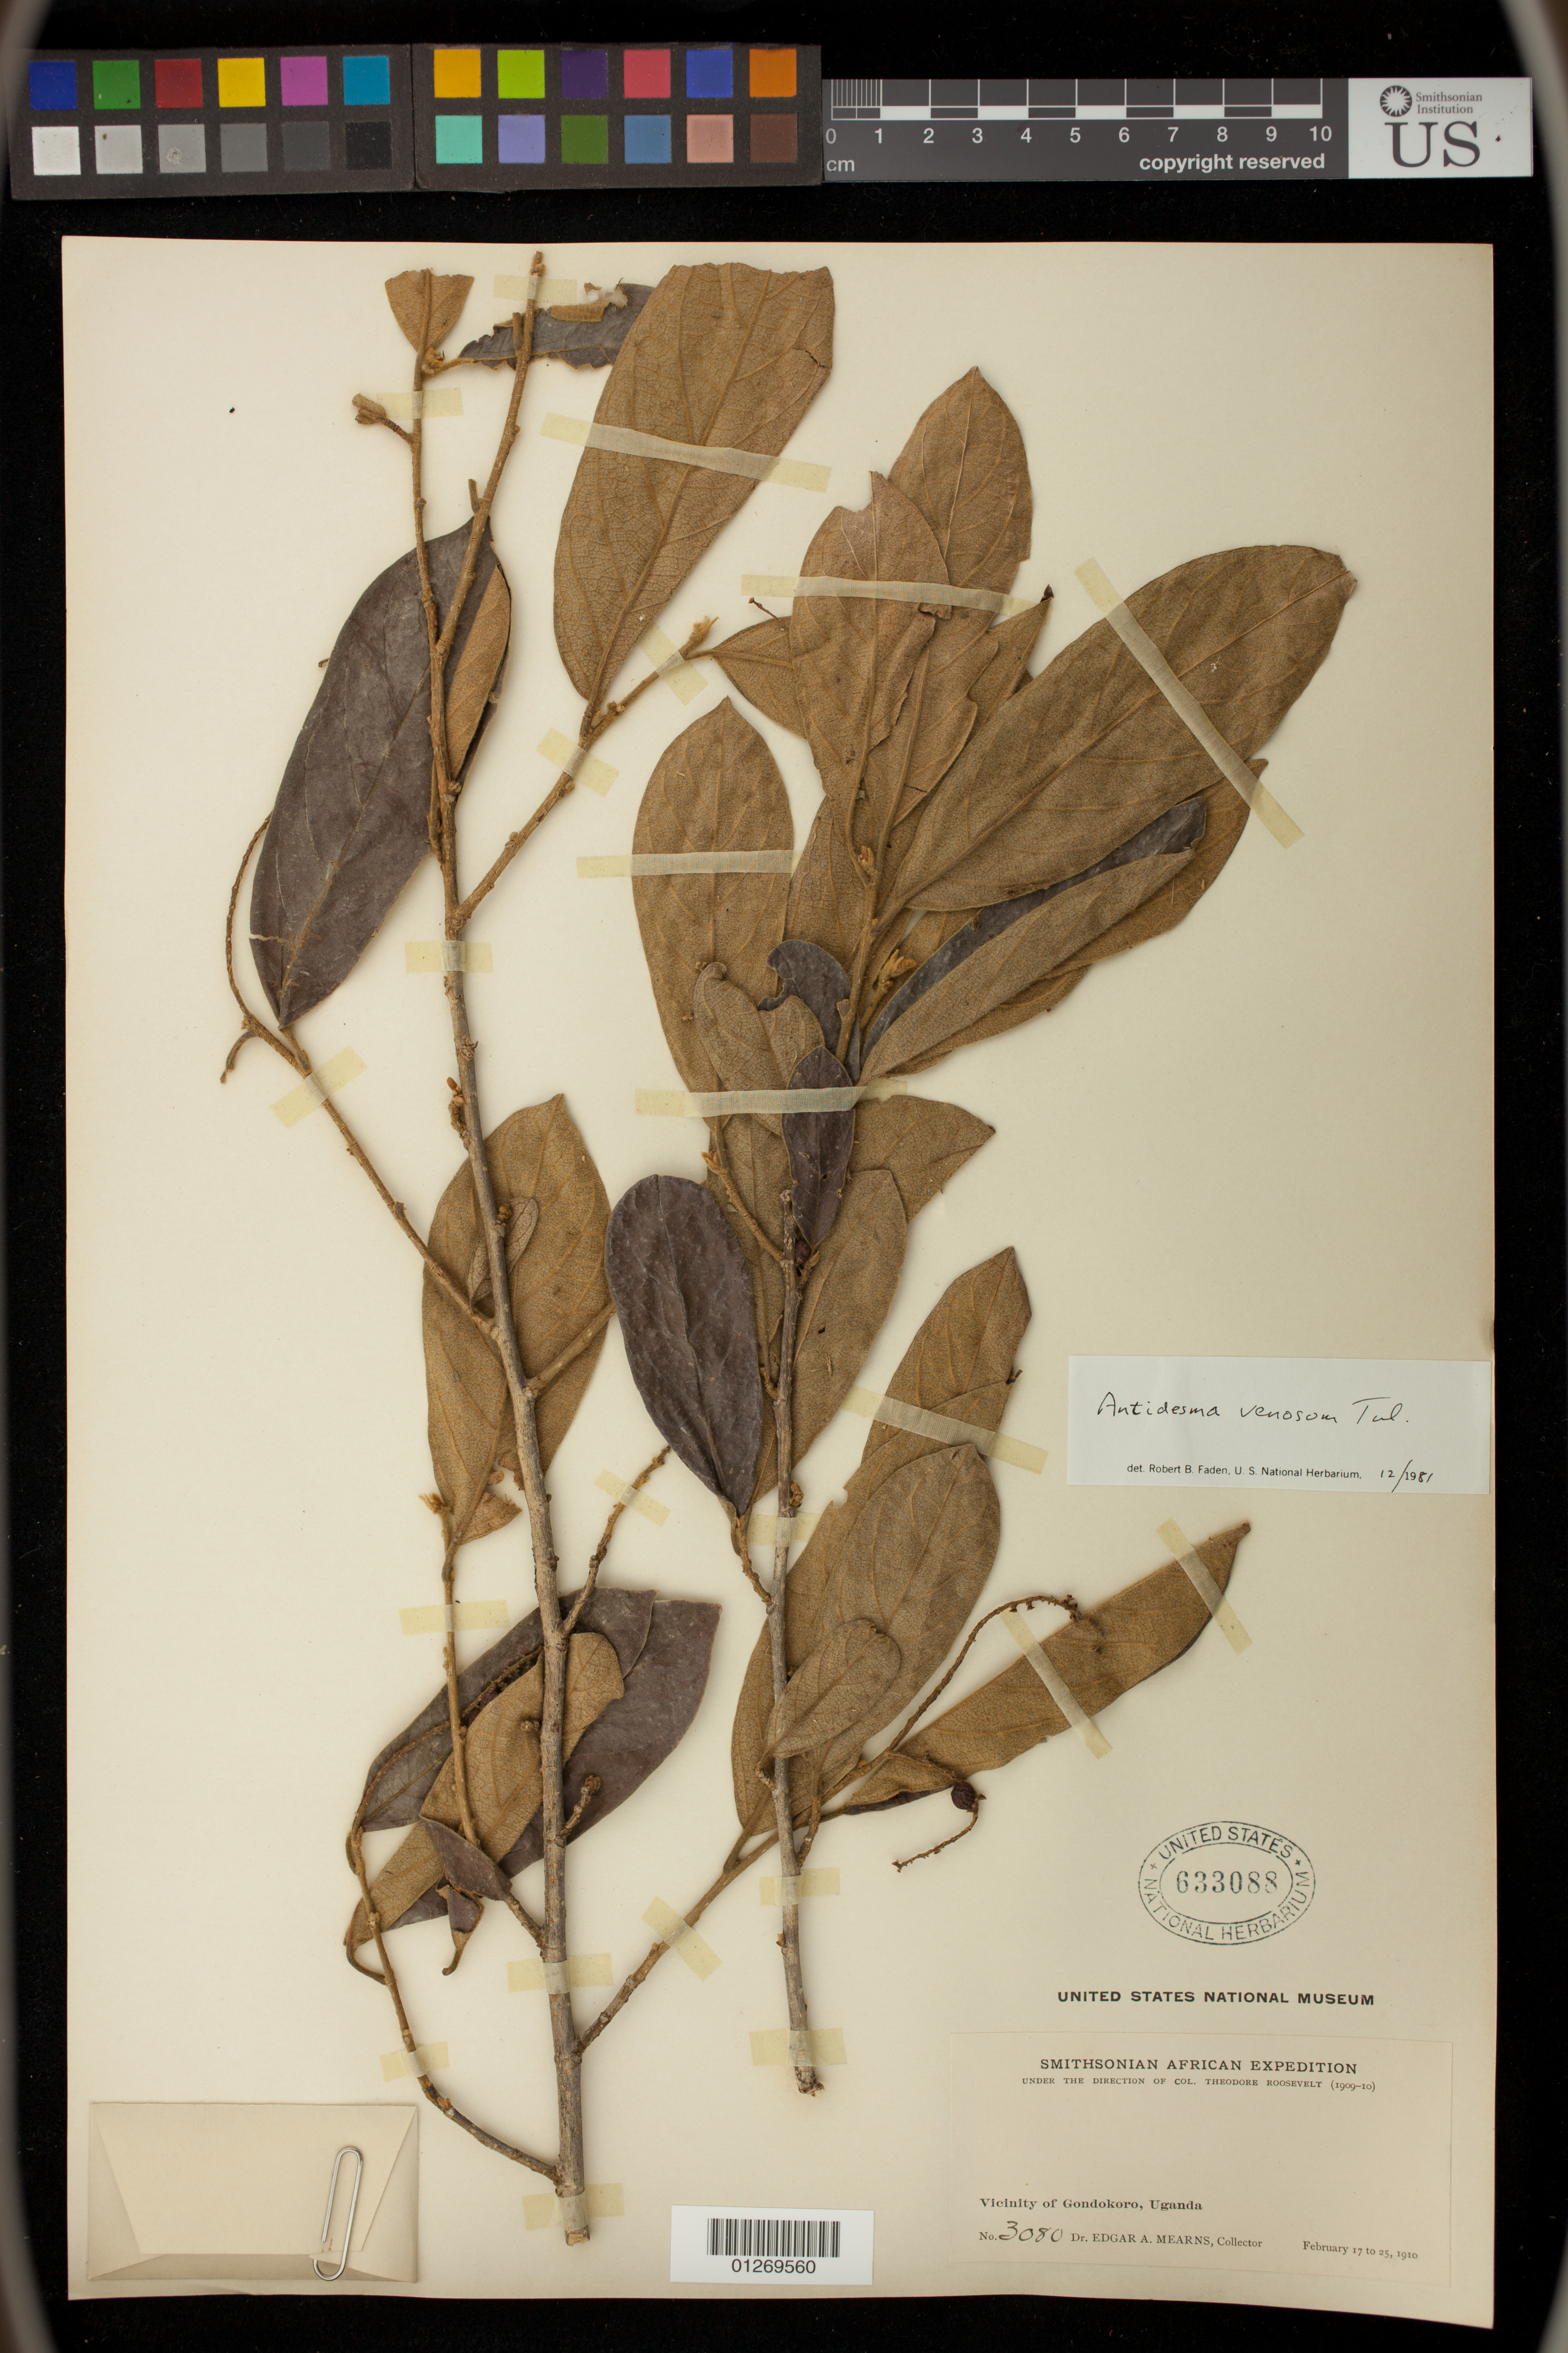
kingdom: Plantae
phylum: Tracheophyta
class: Magnoliopsida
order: Malpighiales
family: Phyllanthaceae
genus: Antidesma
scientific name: Antidesma venosum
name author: E. Mey. ex Tul.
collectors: E. A. Mearns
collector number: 3080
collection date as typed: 17 Feb 1910 to 25 Feb 1910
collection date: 1910-02-17/1910-02-25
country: South Sudan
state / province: Central Equatoria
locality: Vicinity of Gondokoro, Uganda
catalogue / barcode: US 633088